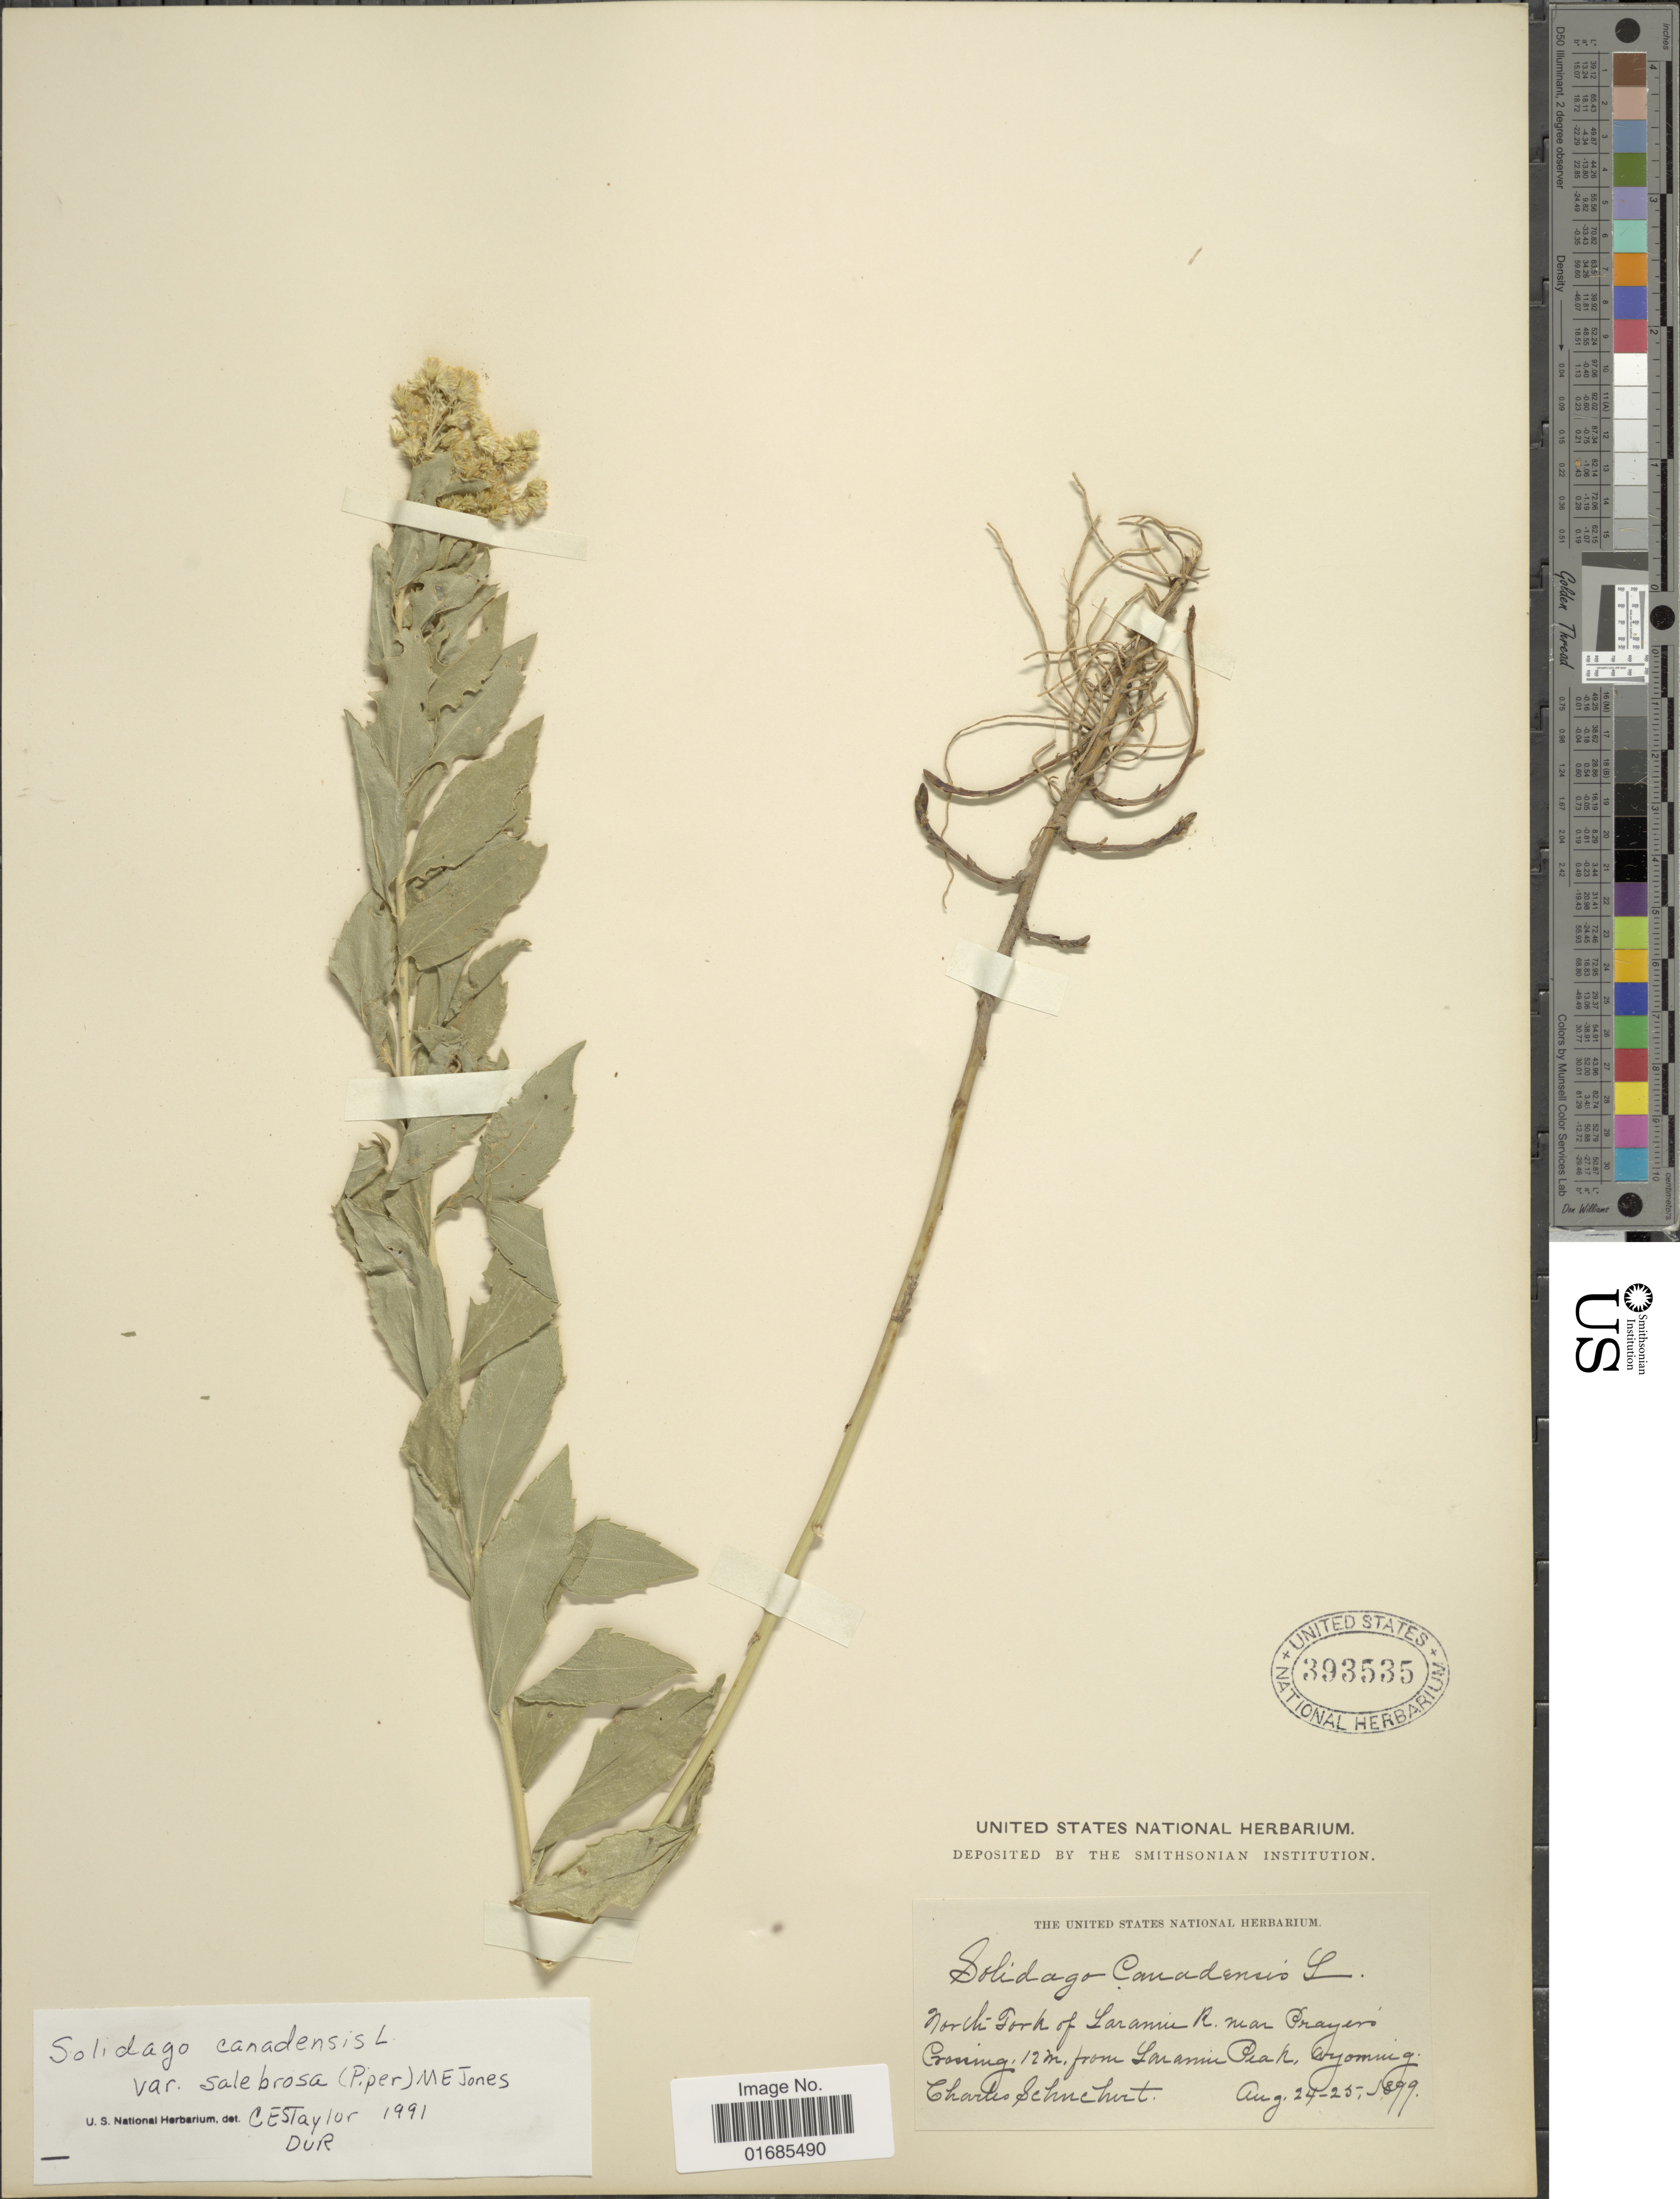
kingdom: Plantae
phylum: Tracheophyta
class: Magnoliopsida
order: Asterales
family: Asteraceae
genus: Solidago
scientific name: Solidago canadensis var. salebrosa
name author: (Piper) M.E. Jones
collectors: C. Schuchert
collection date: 1899-08-24/1899-08-25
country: United States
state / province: Wyoming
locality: North Fork of Laramie R. near Prayer's Crossing, Laramie Peak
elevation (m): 12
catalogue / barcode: US 393535